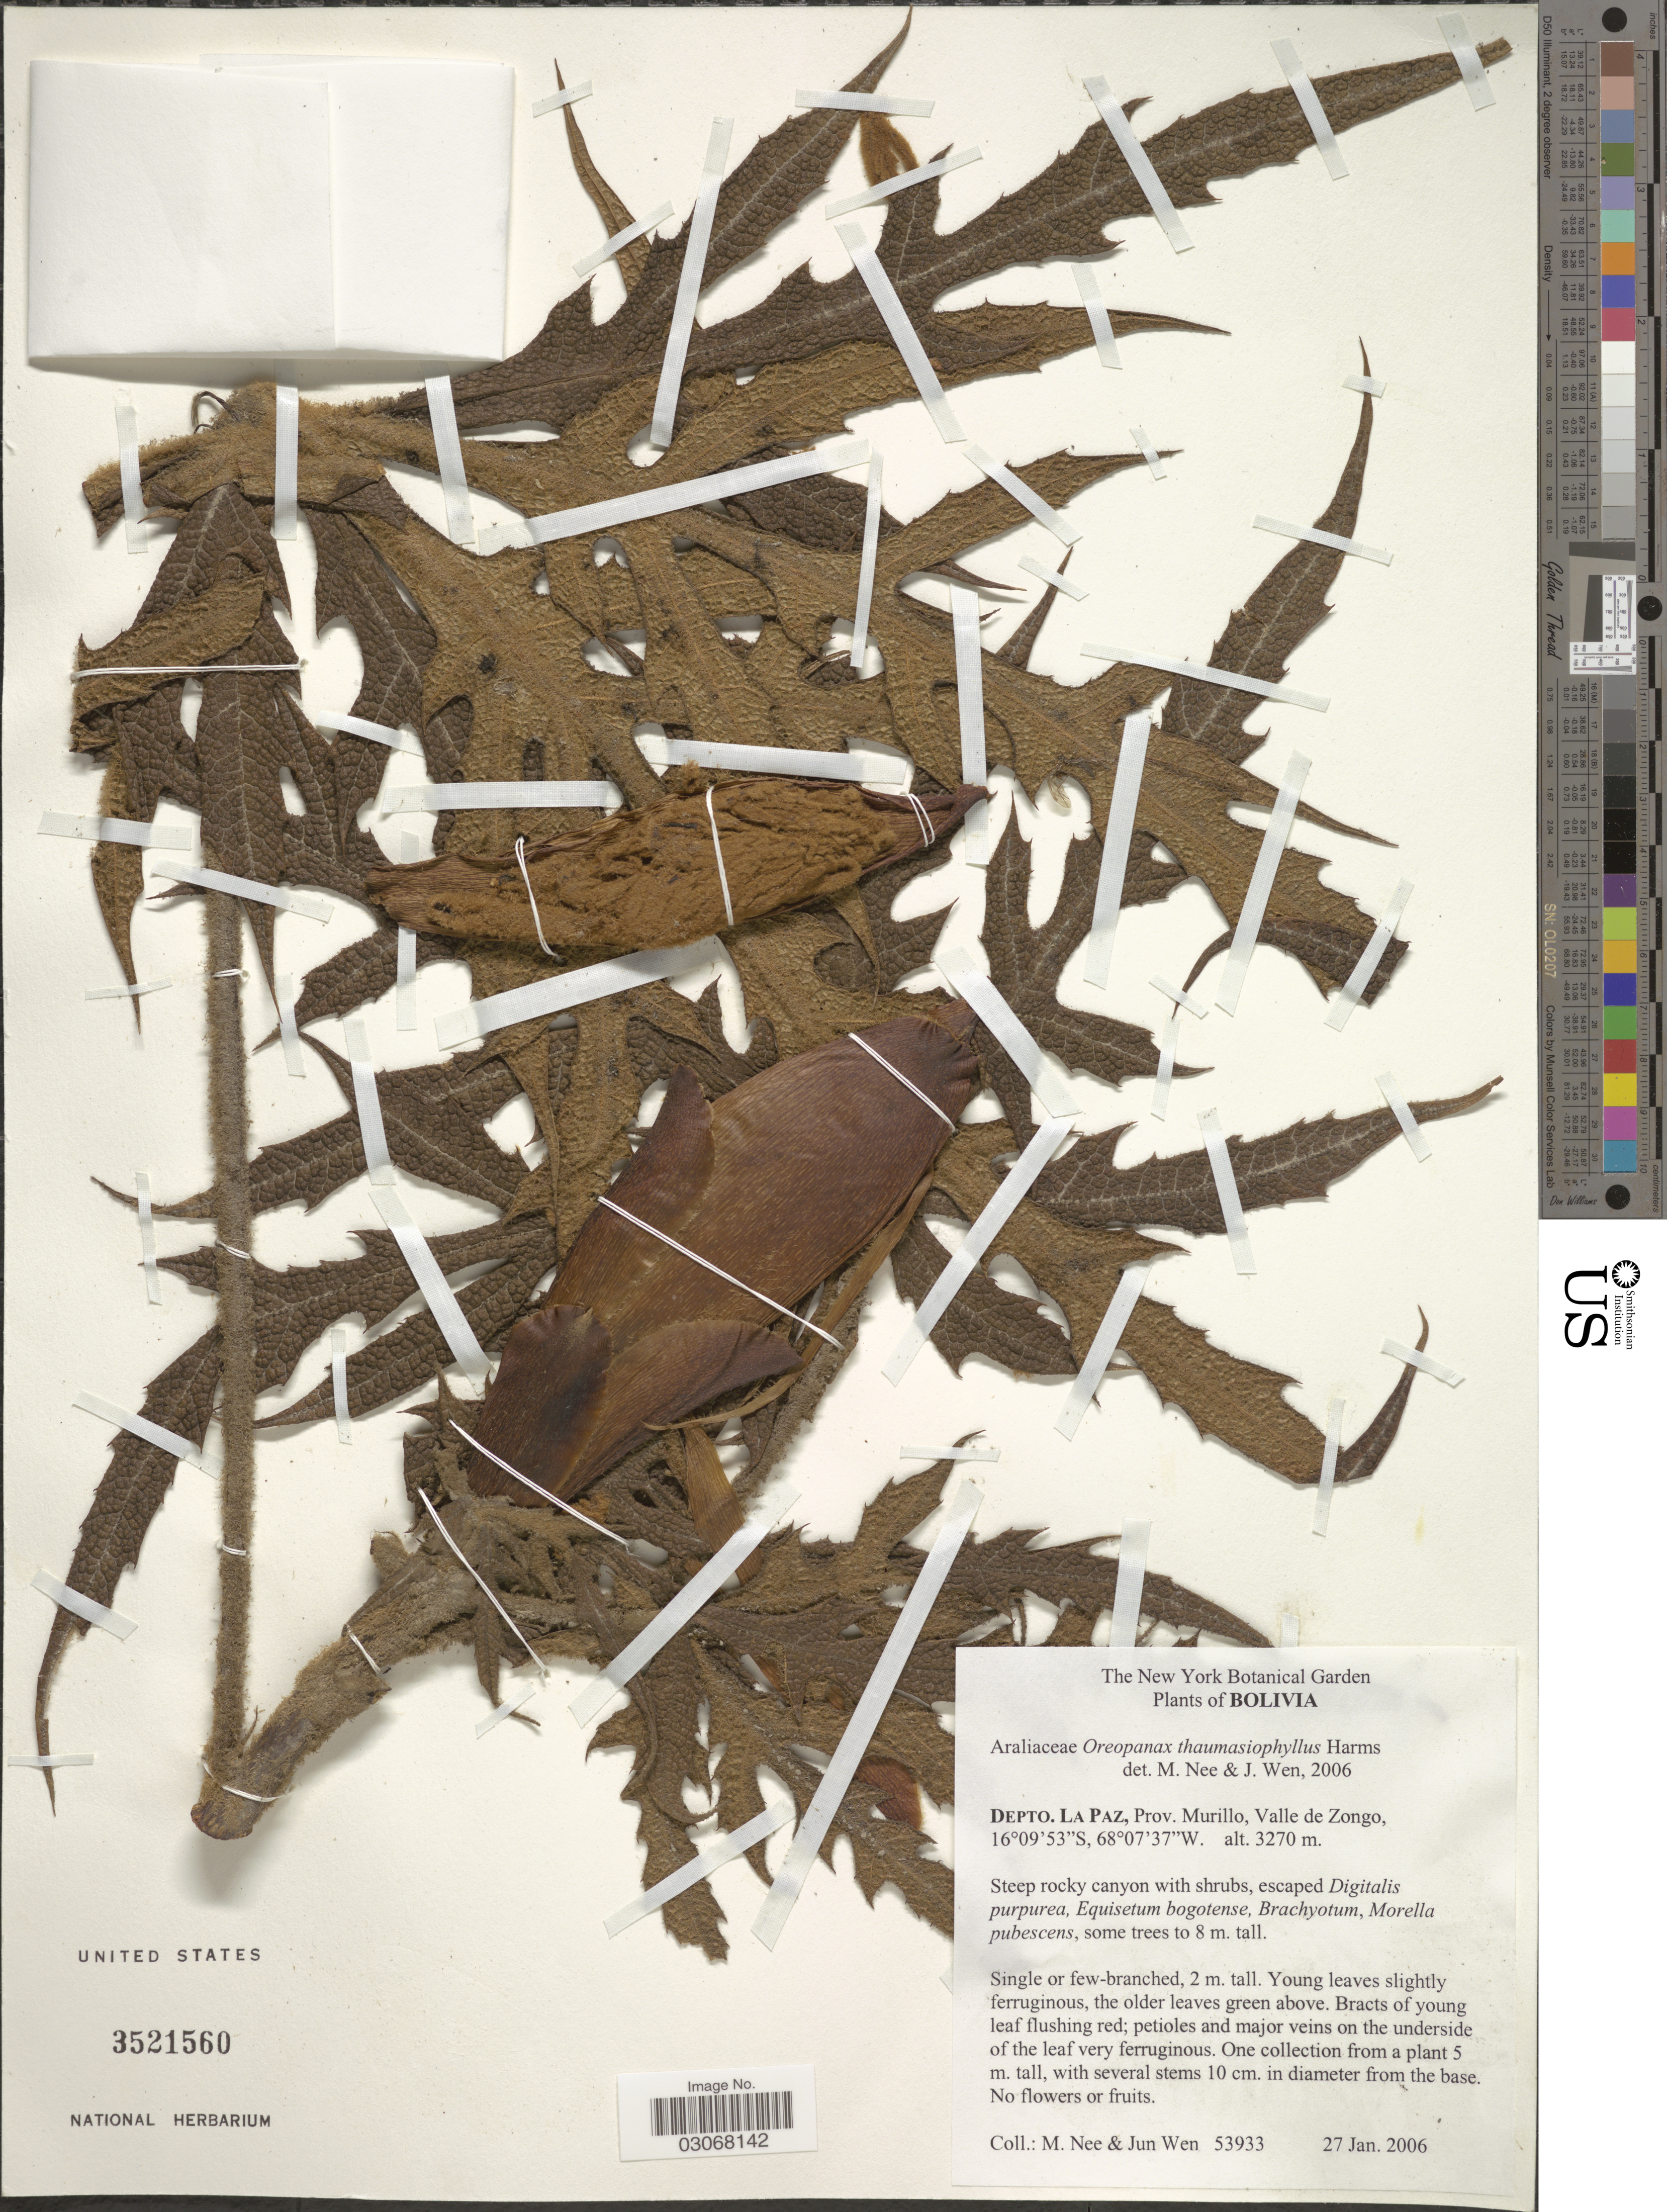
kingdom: Plantae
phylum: Tracheophyta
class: Magnoliopsida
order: Apiales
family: Araliaceae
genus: Oreopanax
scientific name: Oreopanax thaumasiophyllus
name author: Harms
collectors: M. Nee & J. Wen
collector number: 53933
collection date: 2006-01-27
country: Bolivia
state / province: La Paz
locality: Depto. La Paz, Prov. Murillo, Valle de Zongo.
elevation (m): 3270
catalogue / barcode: US 3521560